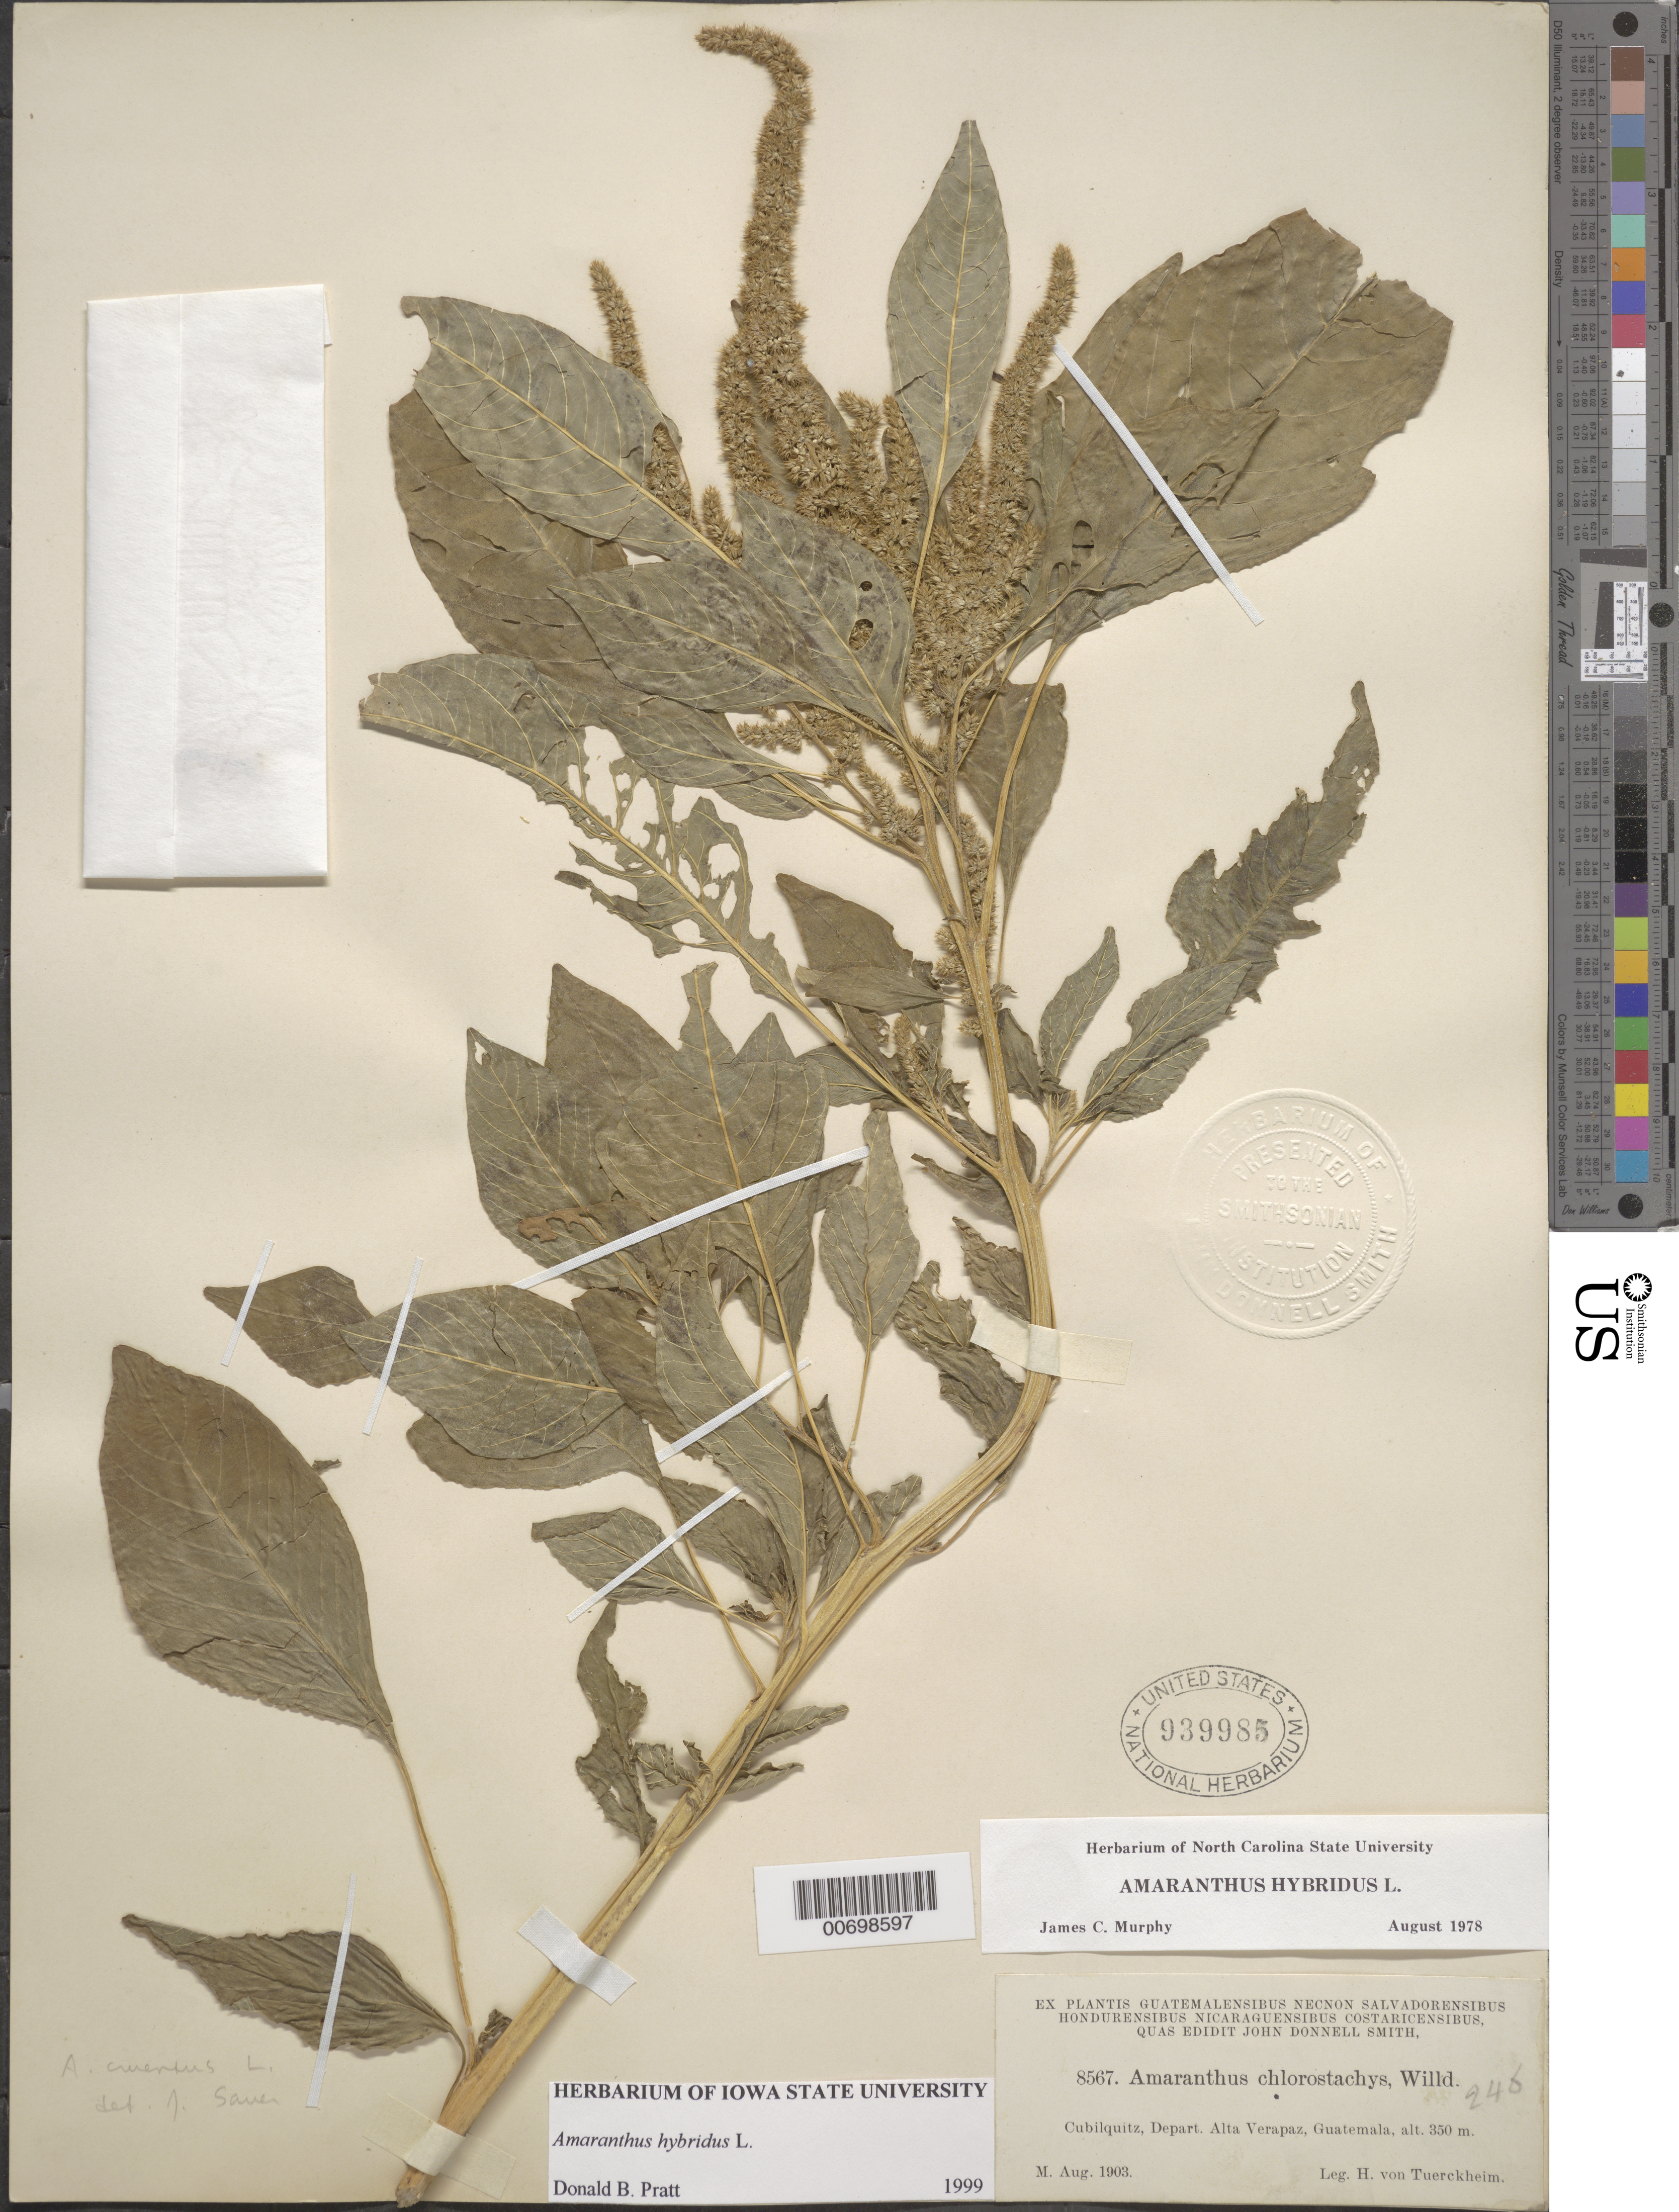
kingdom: Plantae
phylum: Tracheophyta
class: Magnoliopsida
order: Caryophyllales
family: Amaranthaceae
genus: Amaranthus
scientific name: Amaranthus hybridus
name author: L.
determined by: Pratt, D. B.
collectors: H. von Türckheim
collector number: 8567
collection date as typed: Aug 1903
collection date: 1903-08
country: Guatemala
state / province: Alta Verapaz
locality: Cubilguitz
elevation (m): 350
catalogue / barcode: US 939985